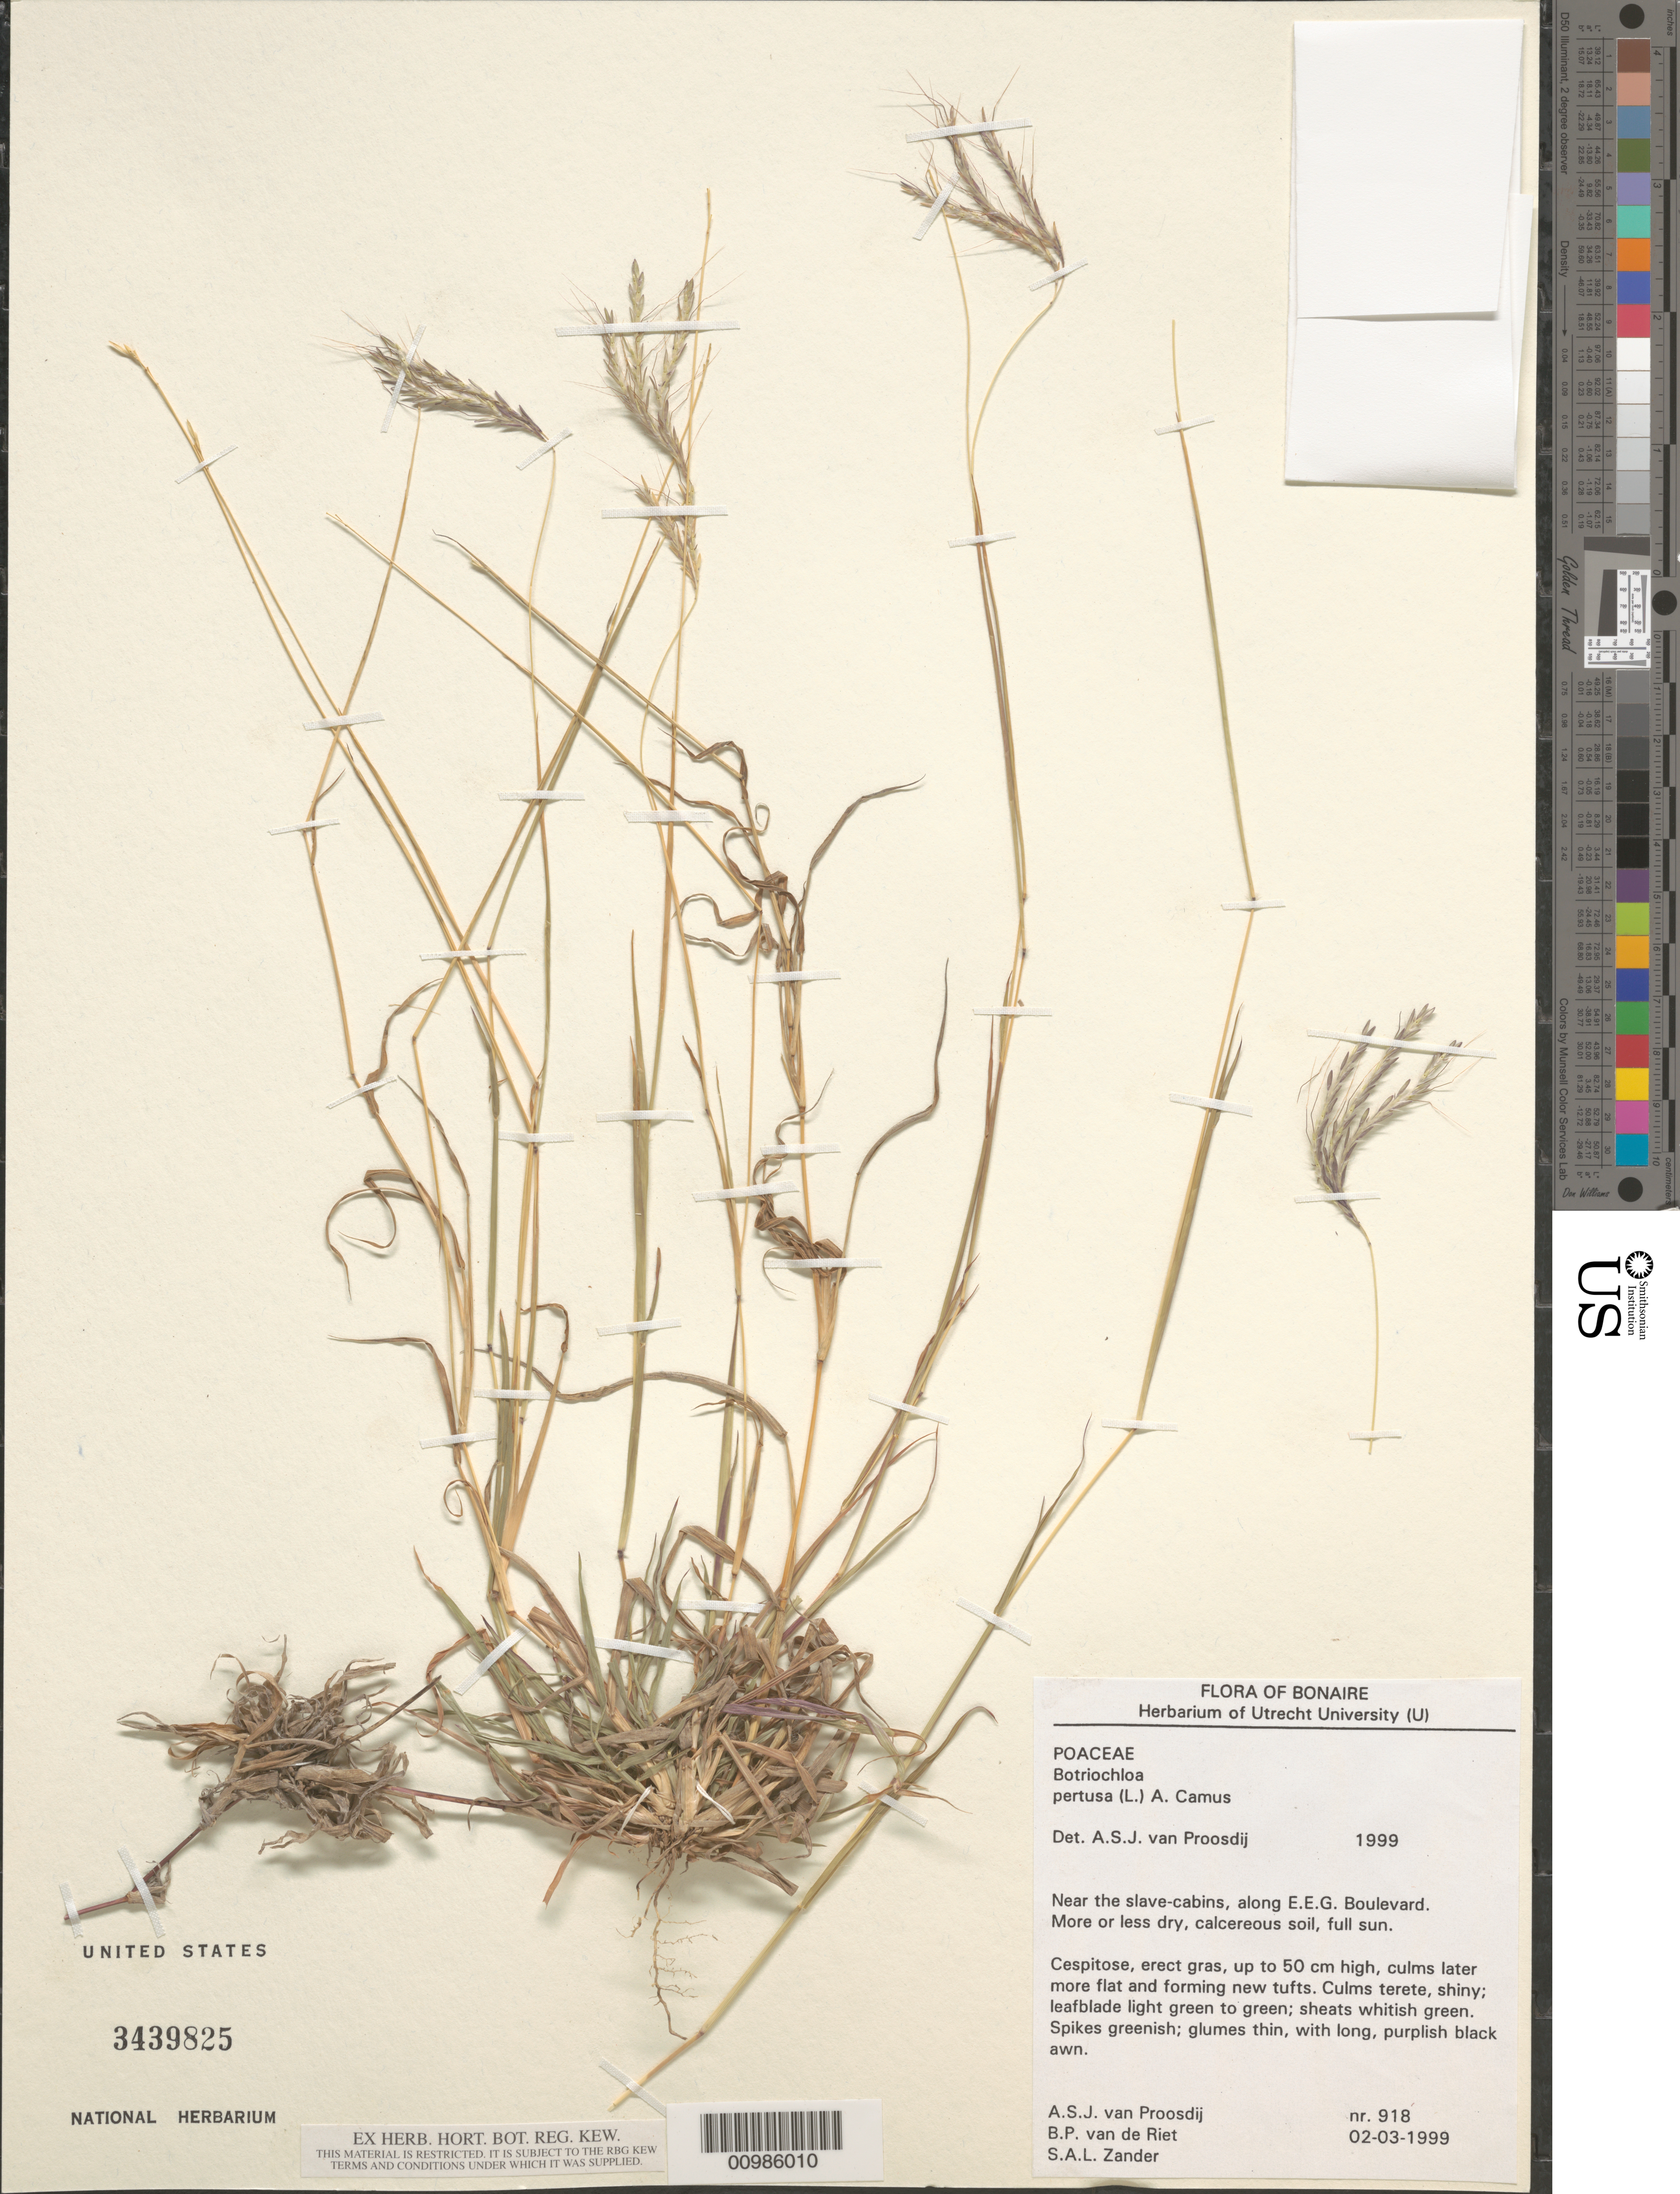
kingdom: Plantae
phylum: Tracheophyta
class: Liliopsida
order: Poales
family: Poaceae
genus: Bothriochloa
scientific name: Bothriochloa pertusa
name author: (L.) A. Camus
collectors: A. Proosdij, B. Riet & S. Zander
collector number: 918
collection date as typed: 03 Feb 1999 or02 Mar 1999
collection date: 1999-02-03 or 1999-03-02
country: Netherlands Antilles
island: Bonaire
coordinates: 0 N, 0 E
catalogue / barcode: US 3439825